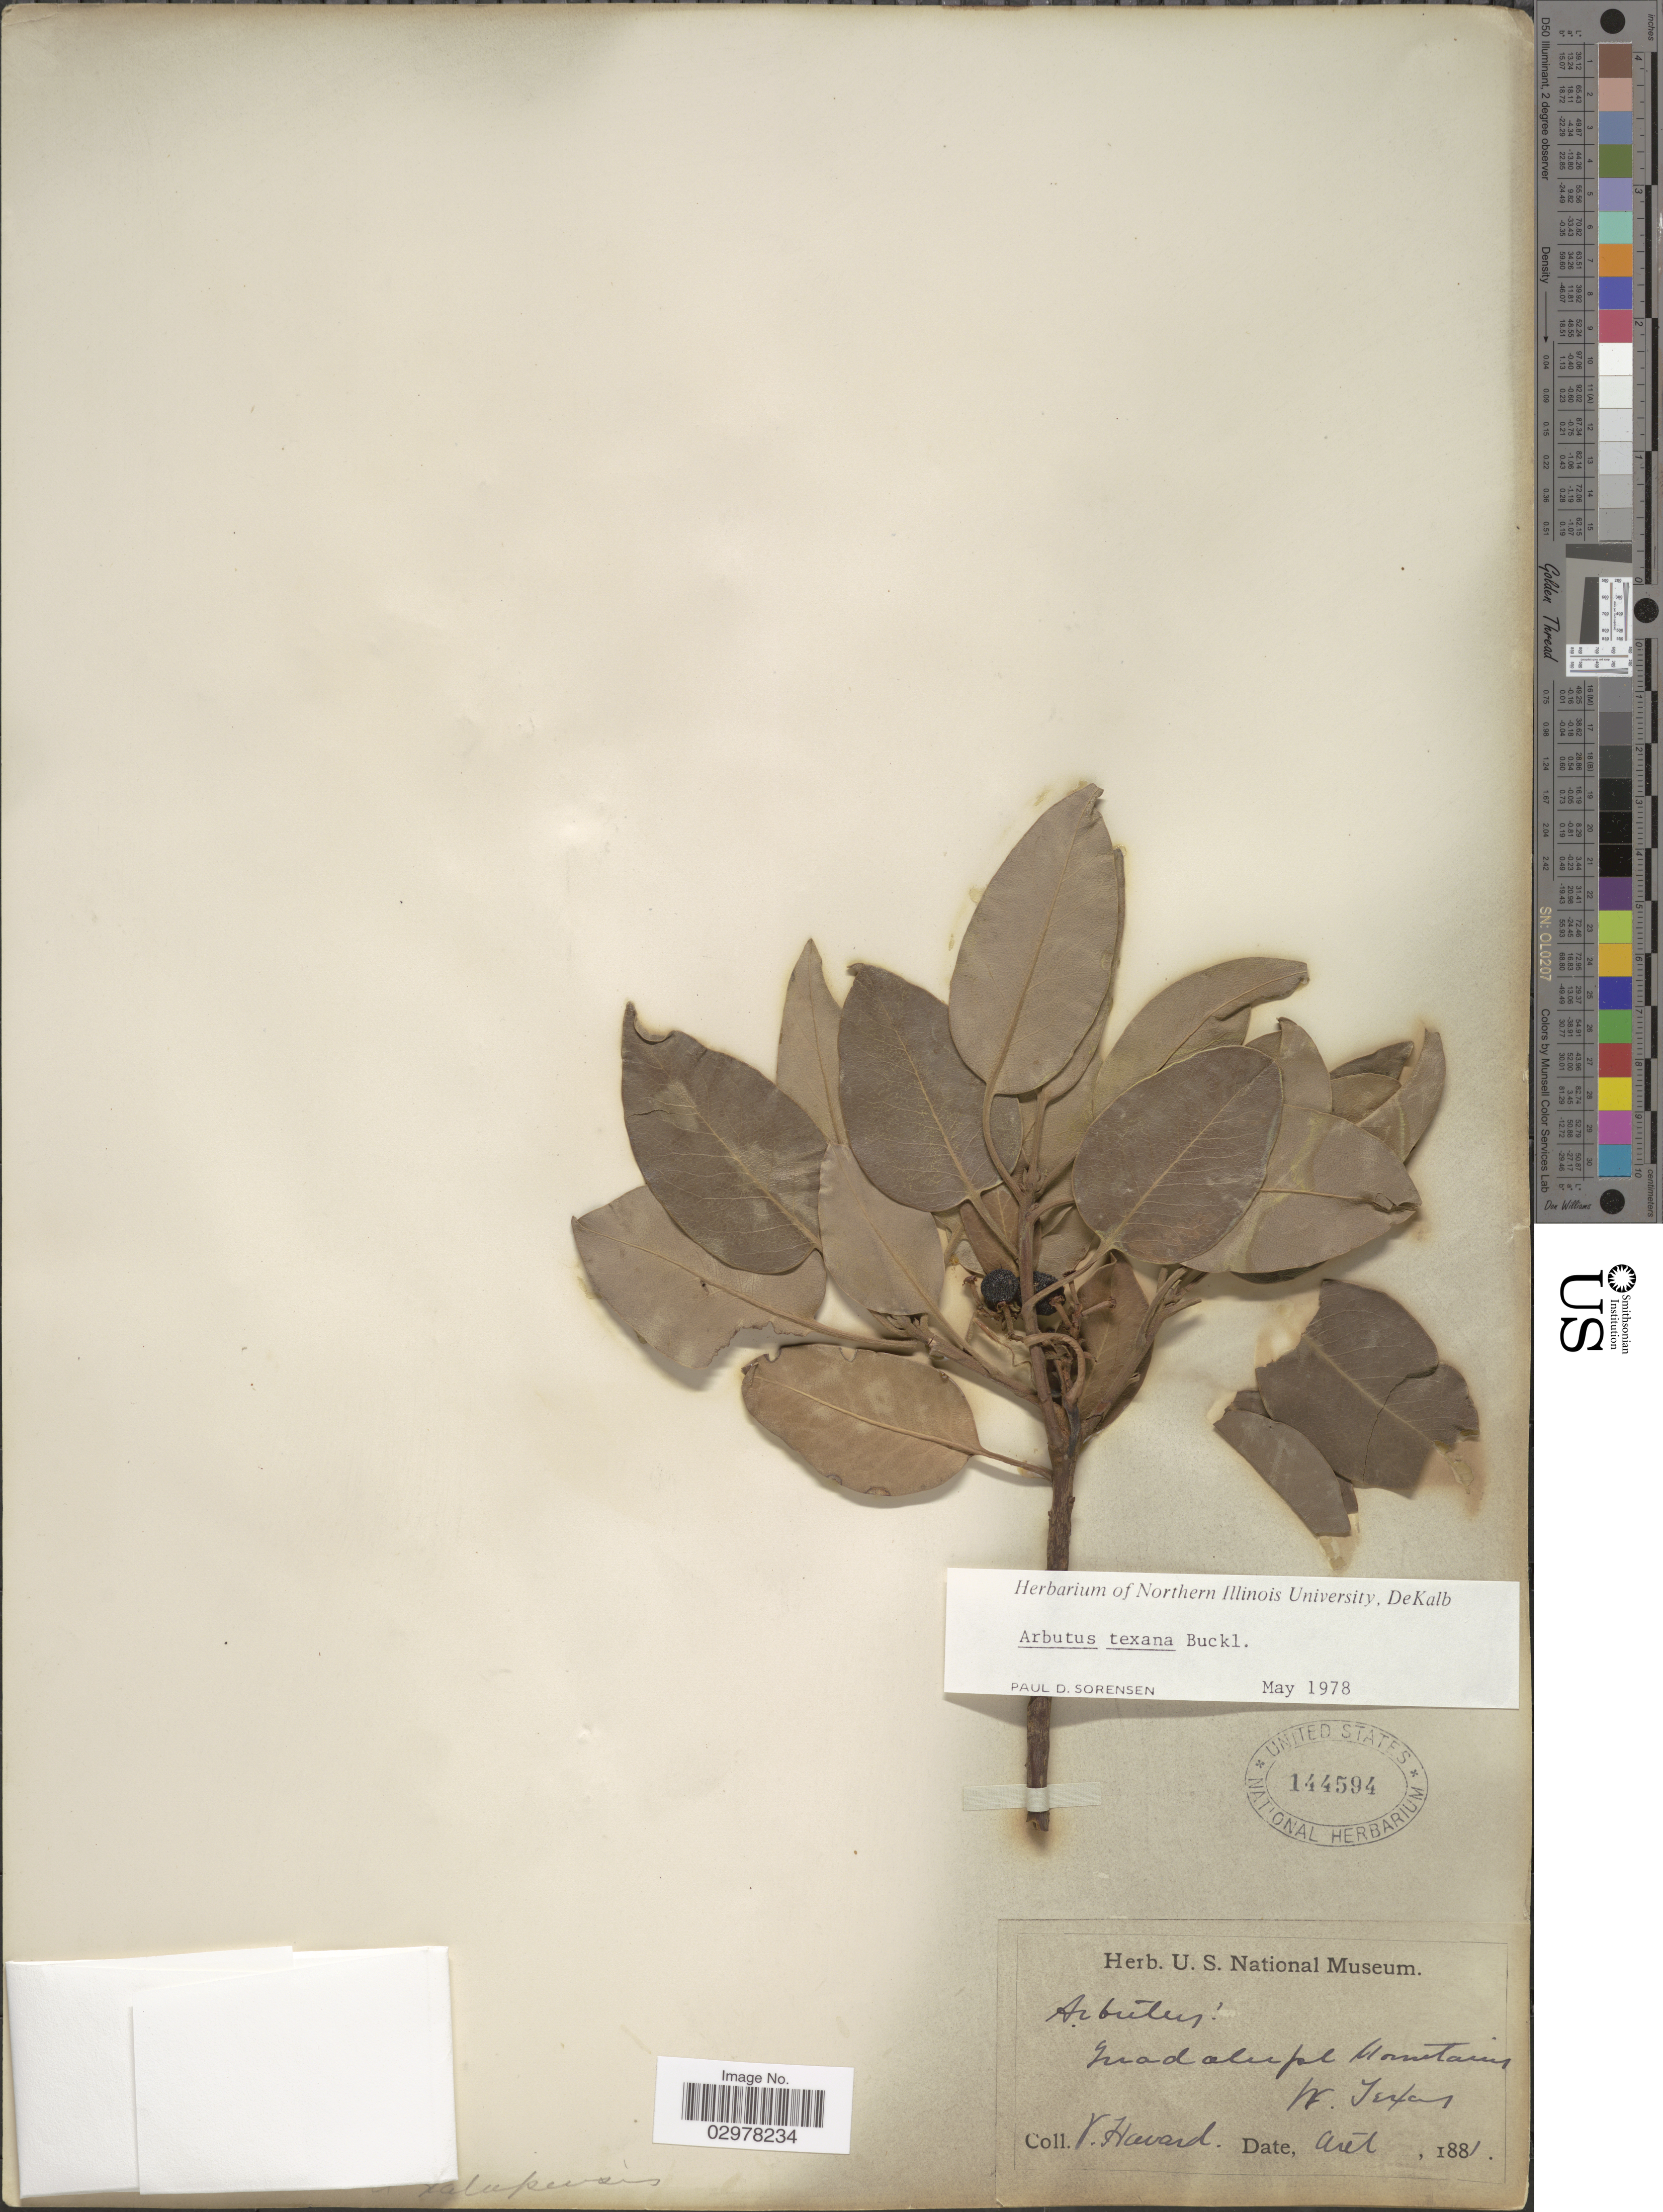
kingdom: Plantae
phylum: Tracheophyta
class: Magnoliopsida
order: Ericales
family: Ericaceae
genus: Arbutus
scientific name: Arbutus texana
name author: Buckley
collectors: V. Havard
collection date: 1881-08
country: United States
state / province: Texas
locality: W. Texas.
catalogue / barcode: US 144594